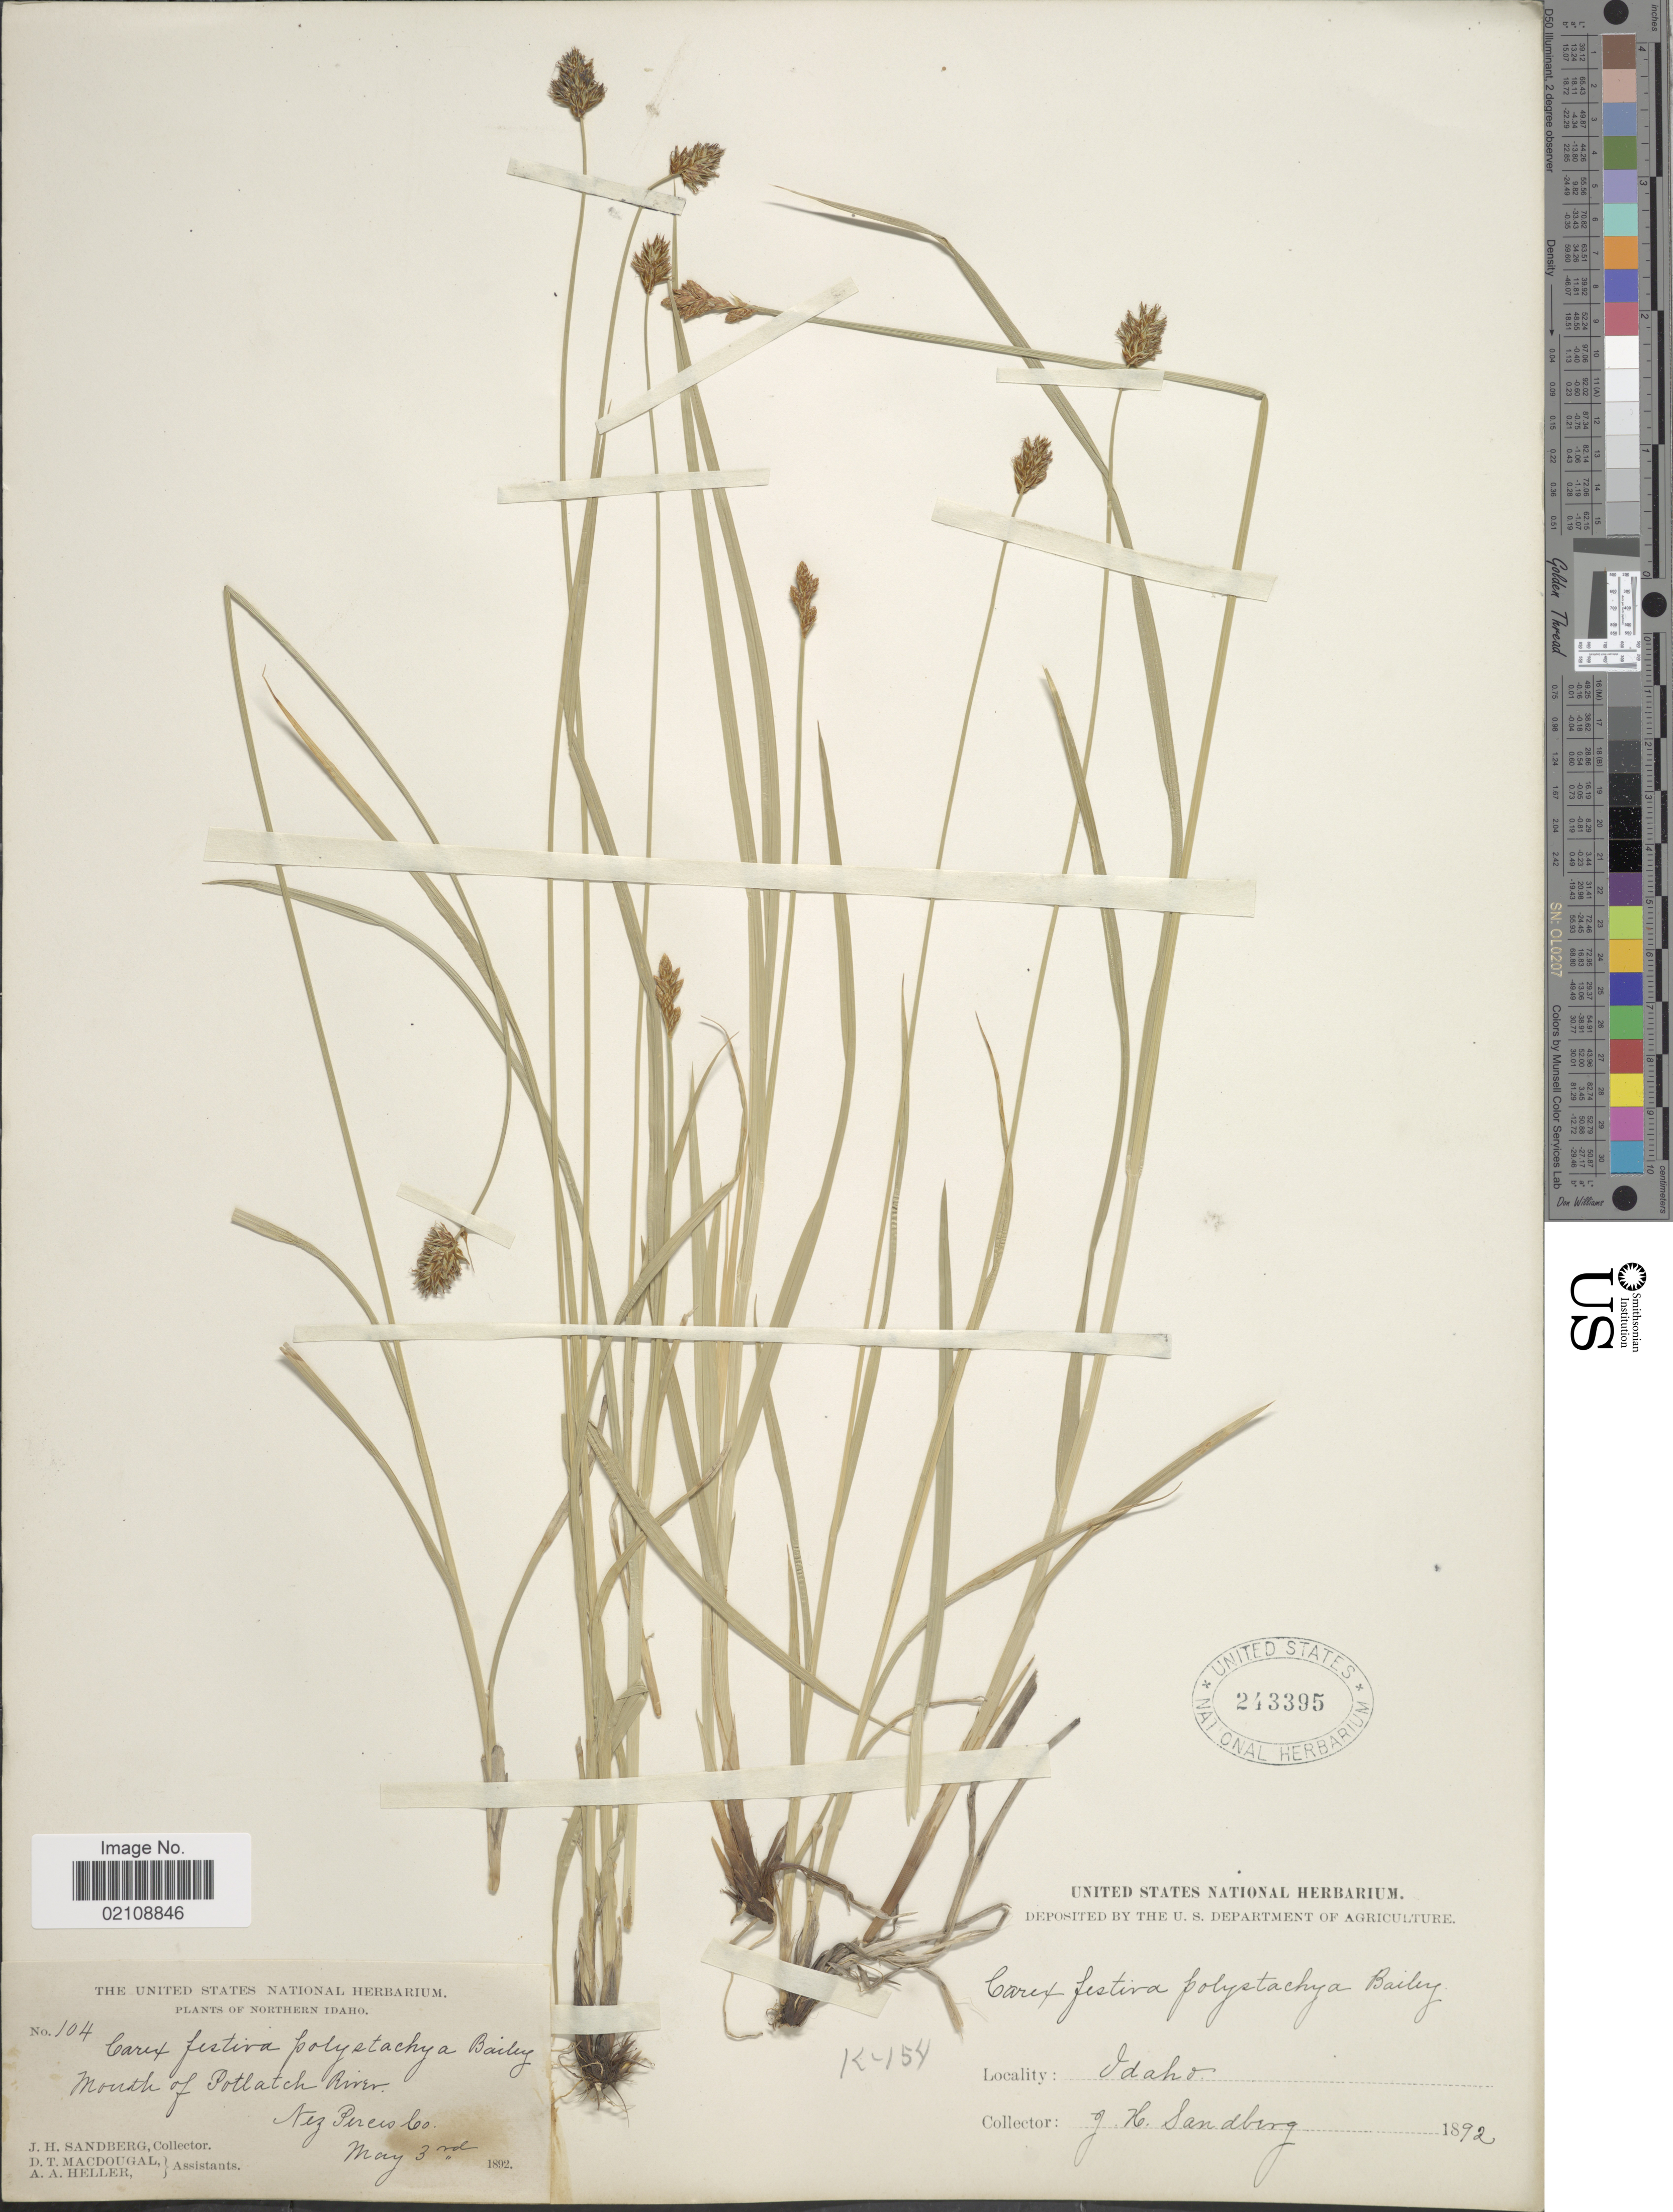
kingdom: Plantae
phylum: Tracheophyta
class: Liliopsida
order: Poales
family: Cyperaceae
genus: Carex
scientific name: Carex pachystachya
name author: Cham. ex Steud.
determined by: Mackenzie, K. K.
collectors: J. H. Sandberg, D. T. MacDougal & A. A. Heller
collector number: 104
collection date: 1892-05-03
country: United States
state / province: Idaho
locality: Northern Idaho, Mouth of Potlatch River, Nez Perces Co.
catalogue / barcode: US 243395